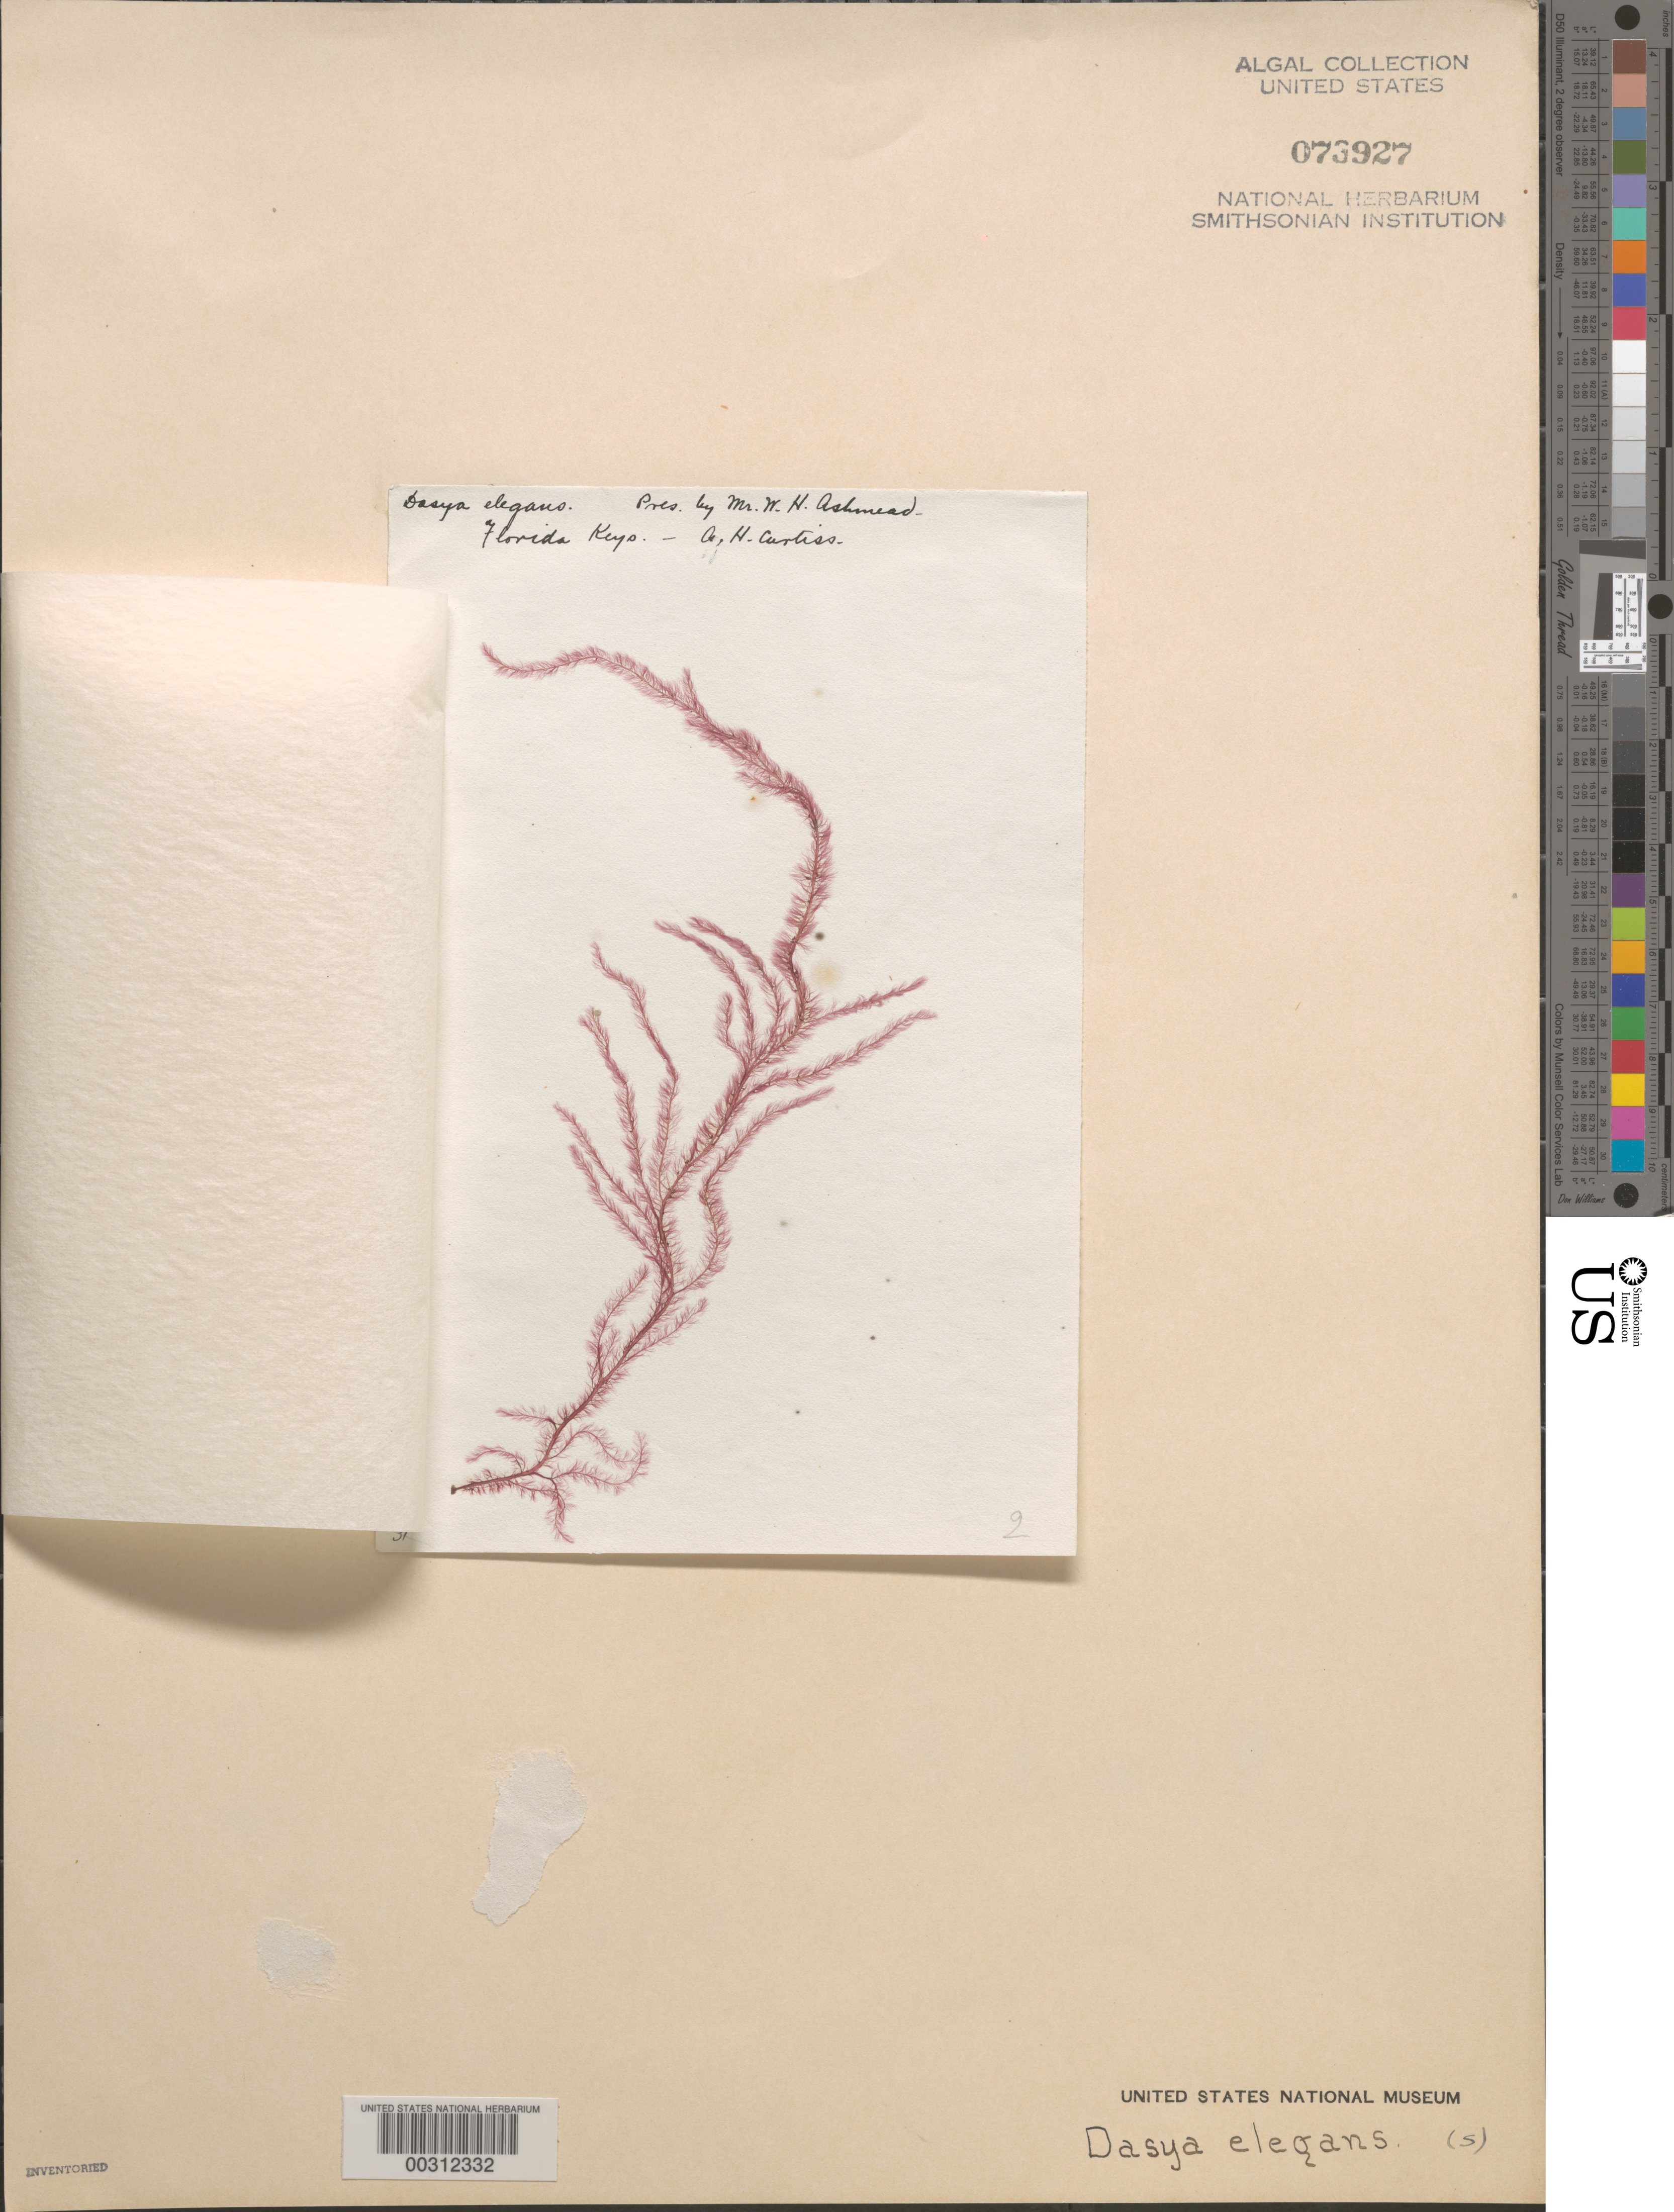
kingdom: Plantae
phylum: Rhodophyta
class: Florideophyceae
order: Ceramiales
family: Dasyaceae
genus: Dasya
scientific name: Dasya pedicellata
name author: (C. Agardh) C. Agardh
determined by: Algae name updating Project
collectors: A. H. Curtiss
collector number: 31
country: United States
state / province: Florida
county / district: Monroe County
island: Florida Keys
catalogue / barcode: US 73927